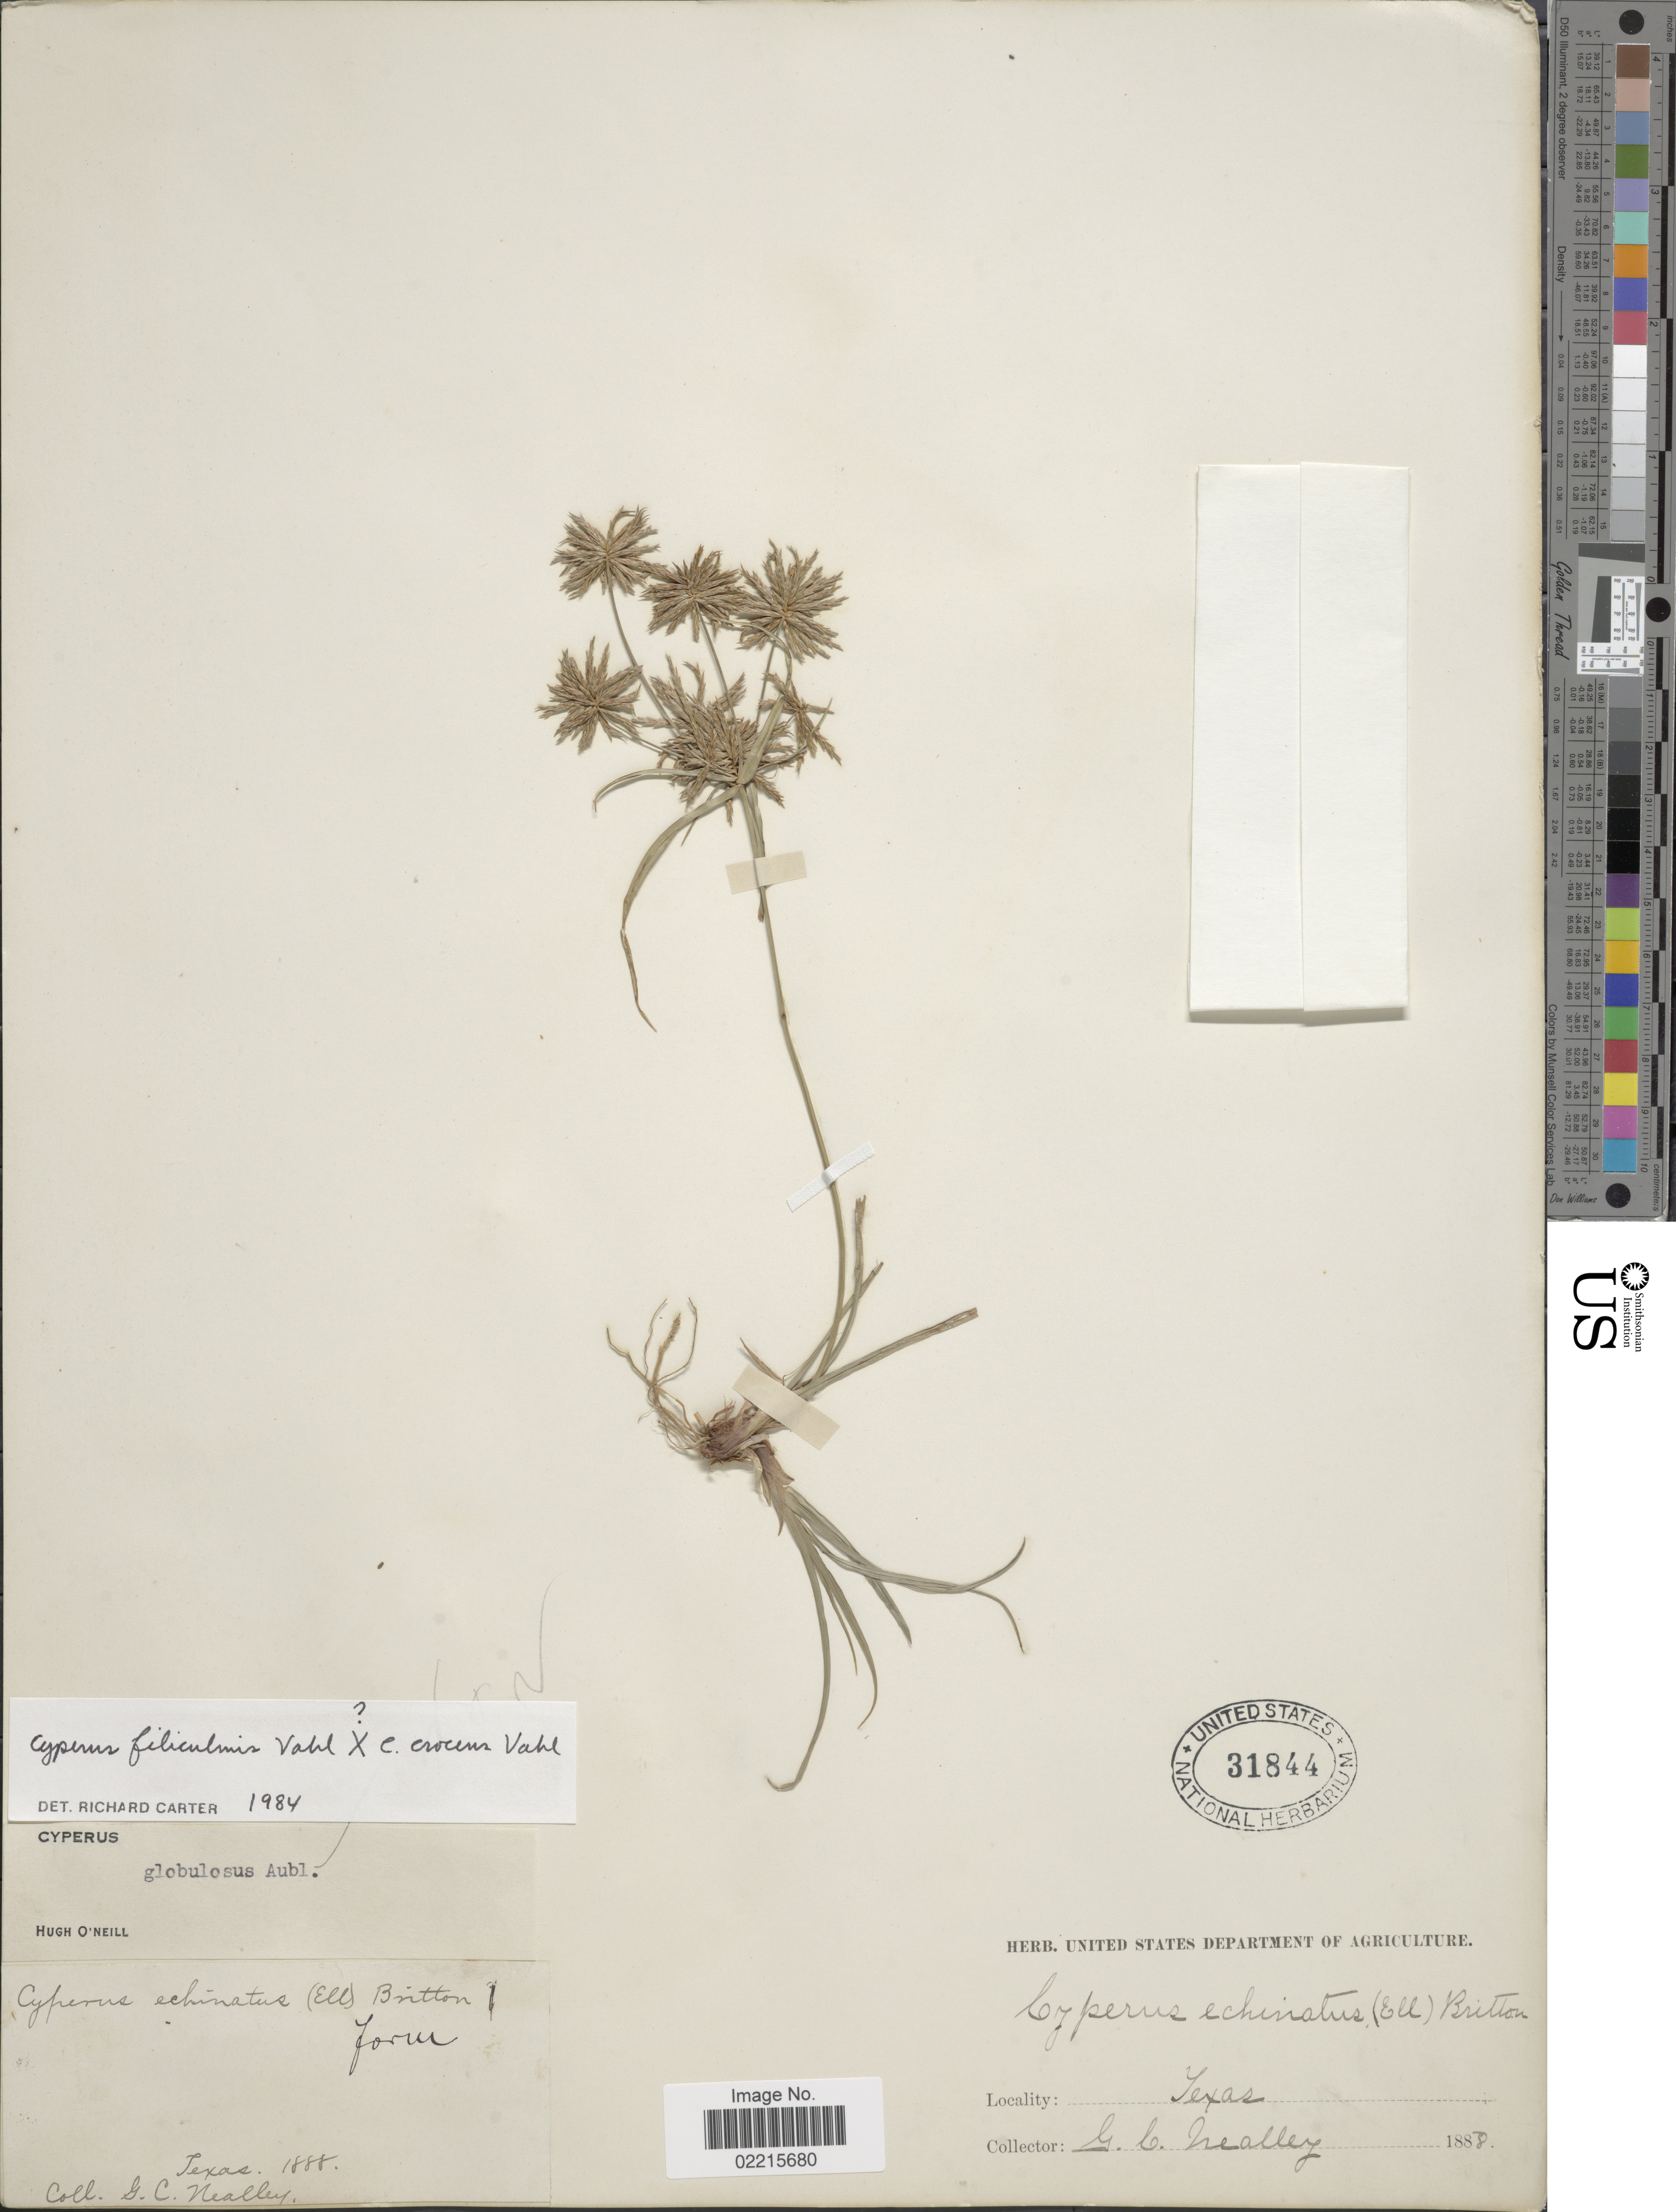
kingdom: Plantae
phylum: Tracheophyta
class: Liliopsida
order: Poales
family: Cyperaceae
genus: Cyperus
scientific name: Cyperus filiculmis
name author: Vahl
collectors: G. C. Nealley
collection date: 1888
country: United States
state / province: Texas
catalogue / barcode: US 31844